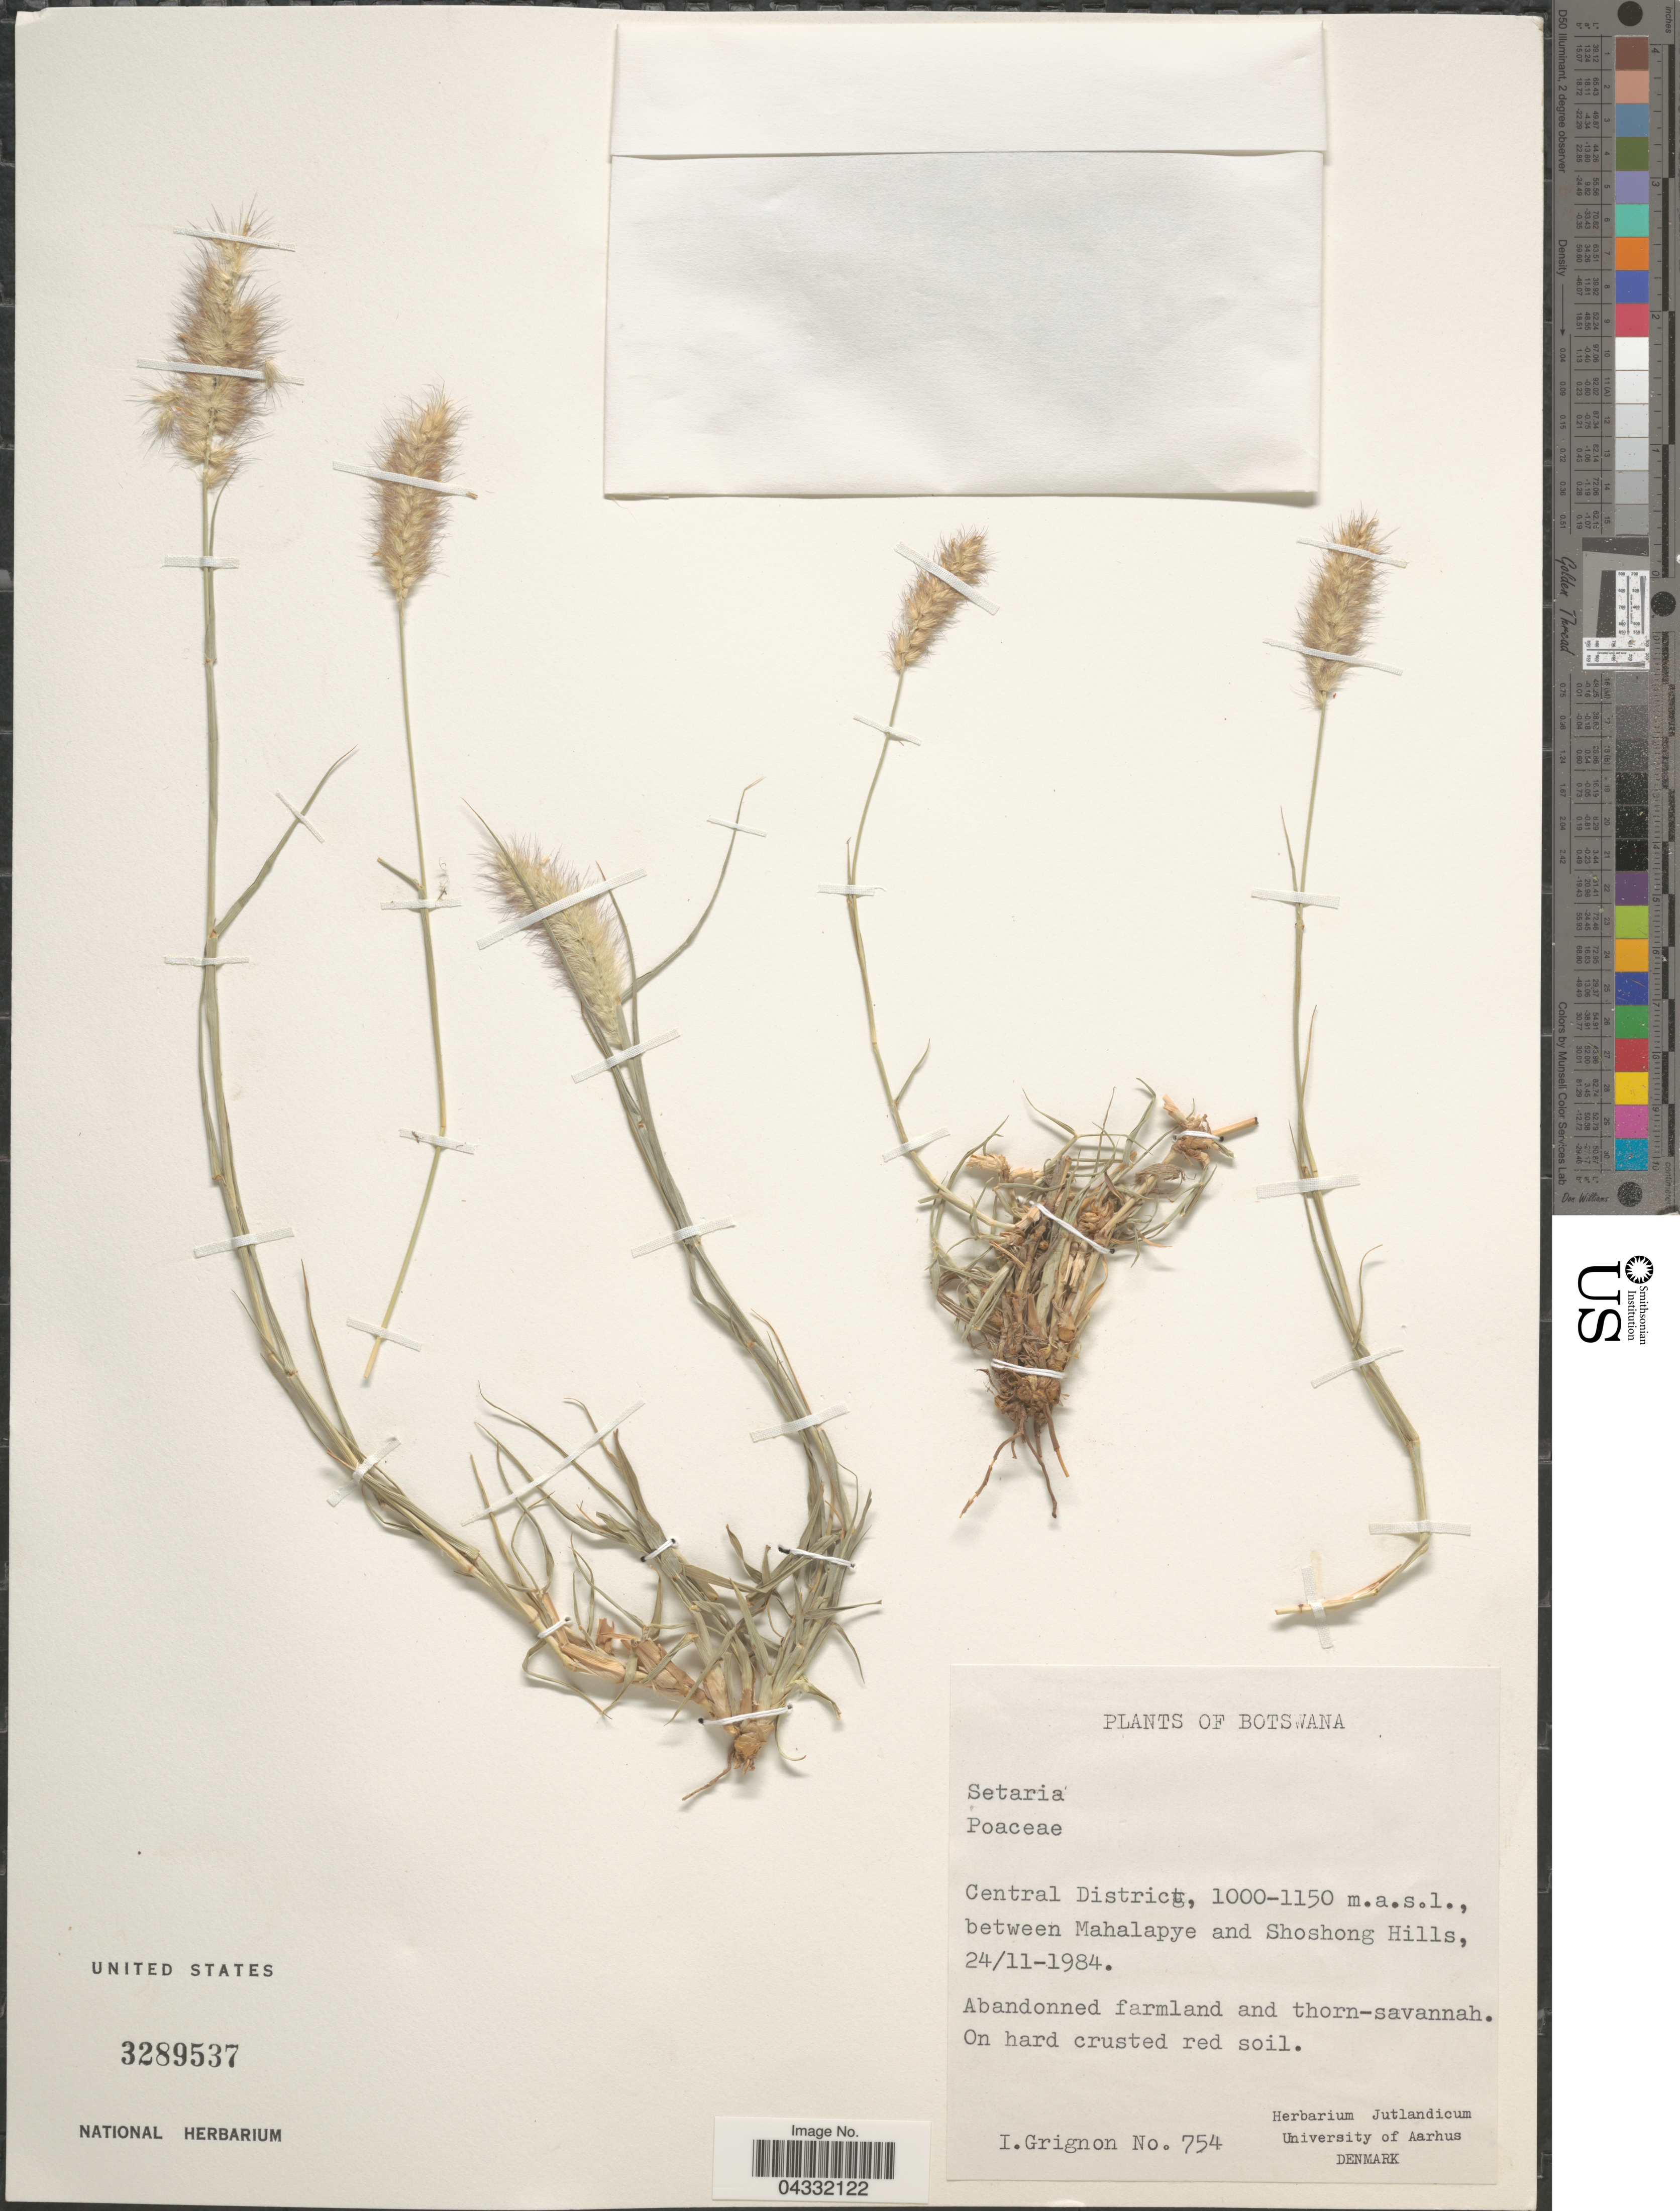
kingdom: Plantae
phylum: Tracheophyta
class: Liliopsida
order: Poales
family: Poaceae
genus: Setaria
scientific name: Setaria sp.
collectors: I. Grignon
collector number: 754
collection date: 1984-11-24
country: Botswana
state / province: Central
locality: Central District, between Mahalapye and Shoshong Hills. Abandoned farmland and thorn-savannah.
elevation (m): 1000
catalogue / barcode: US 3289537